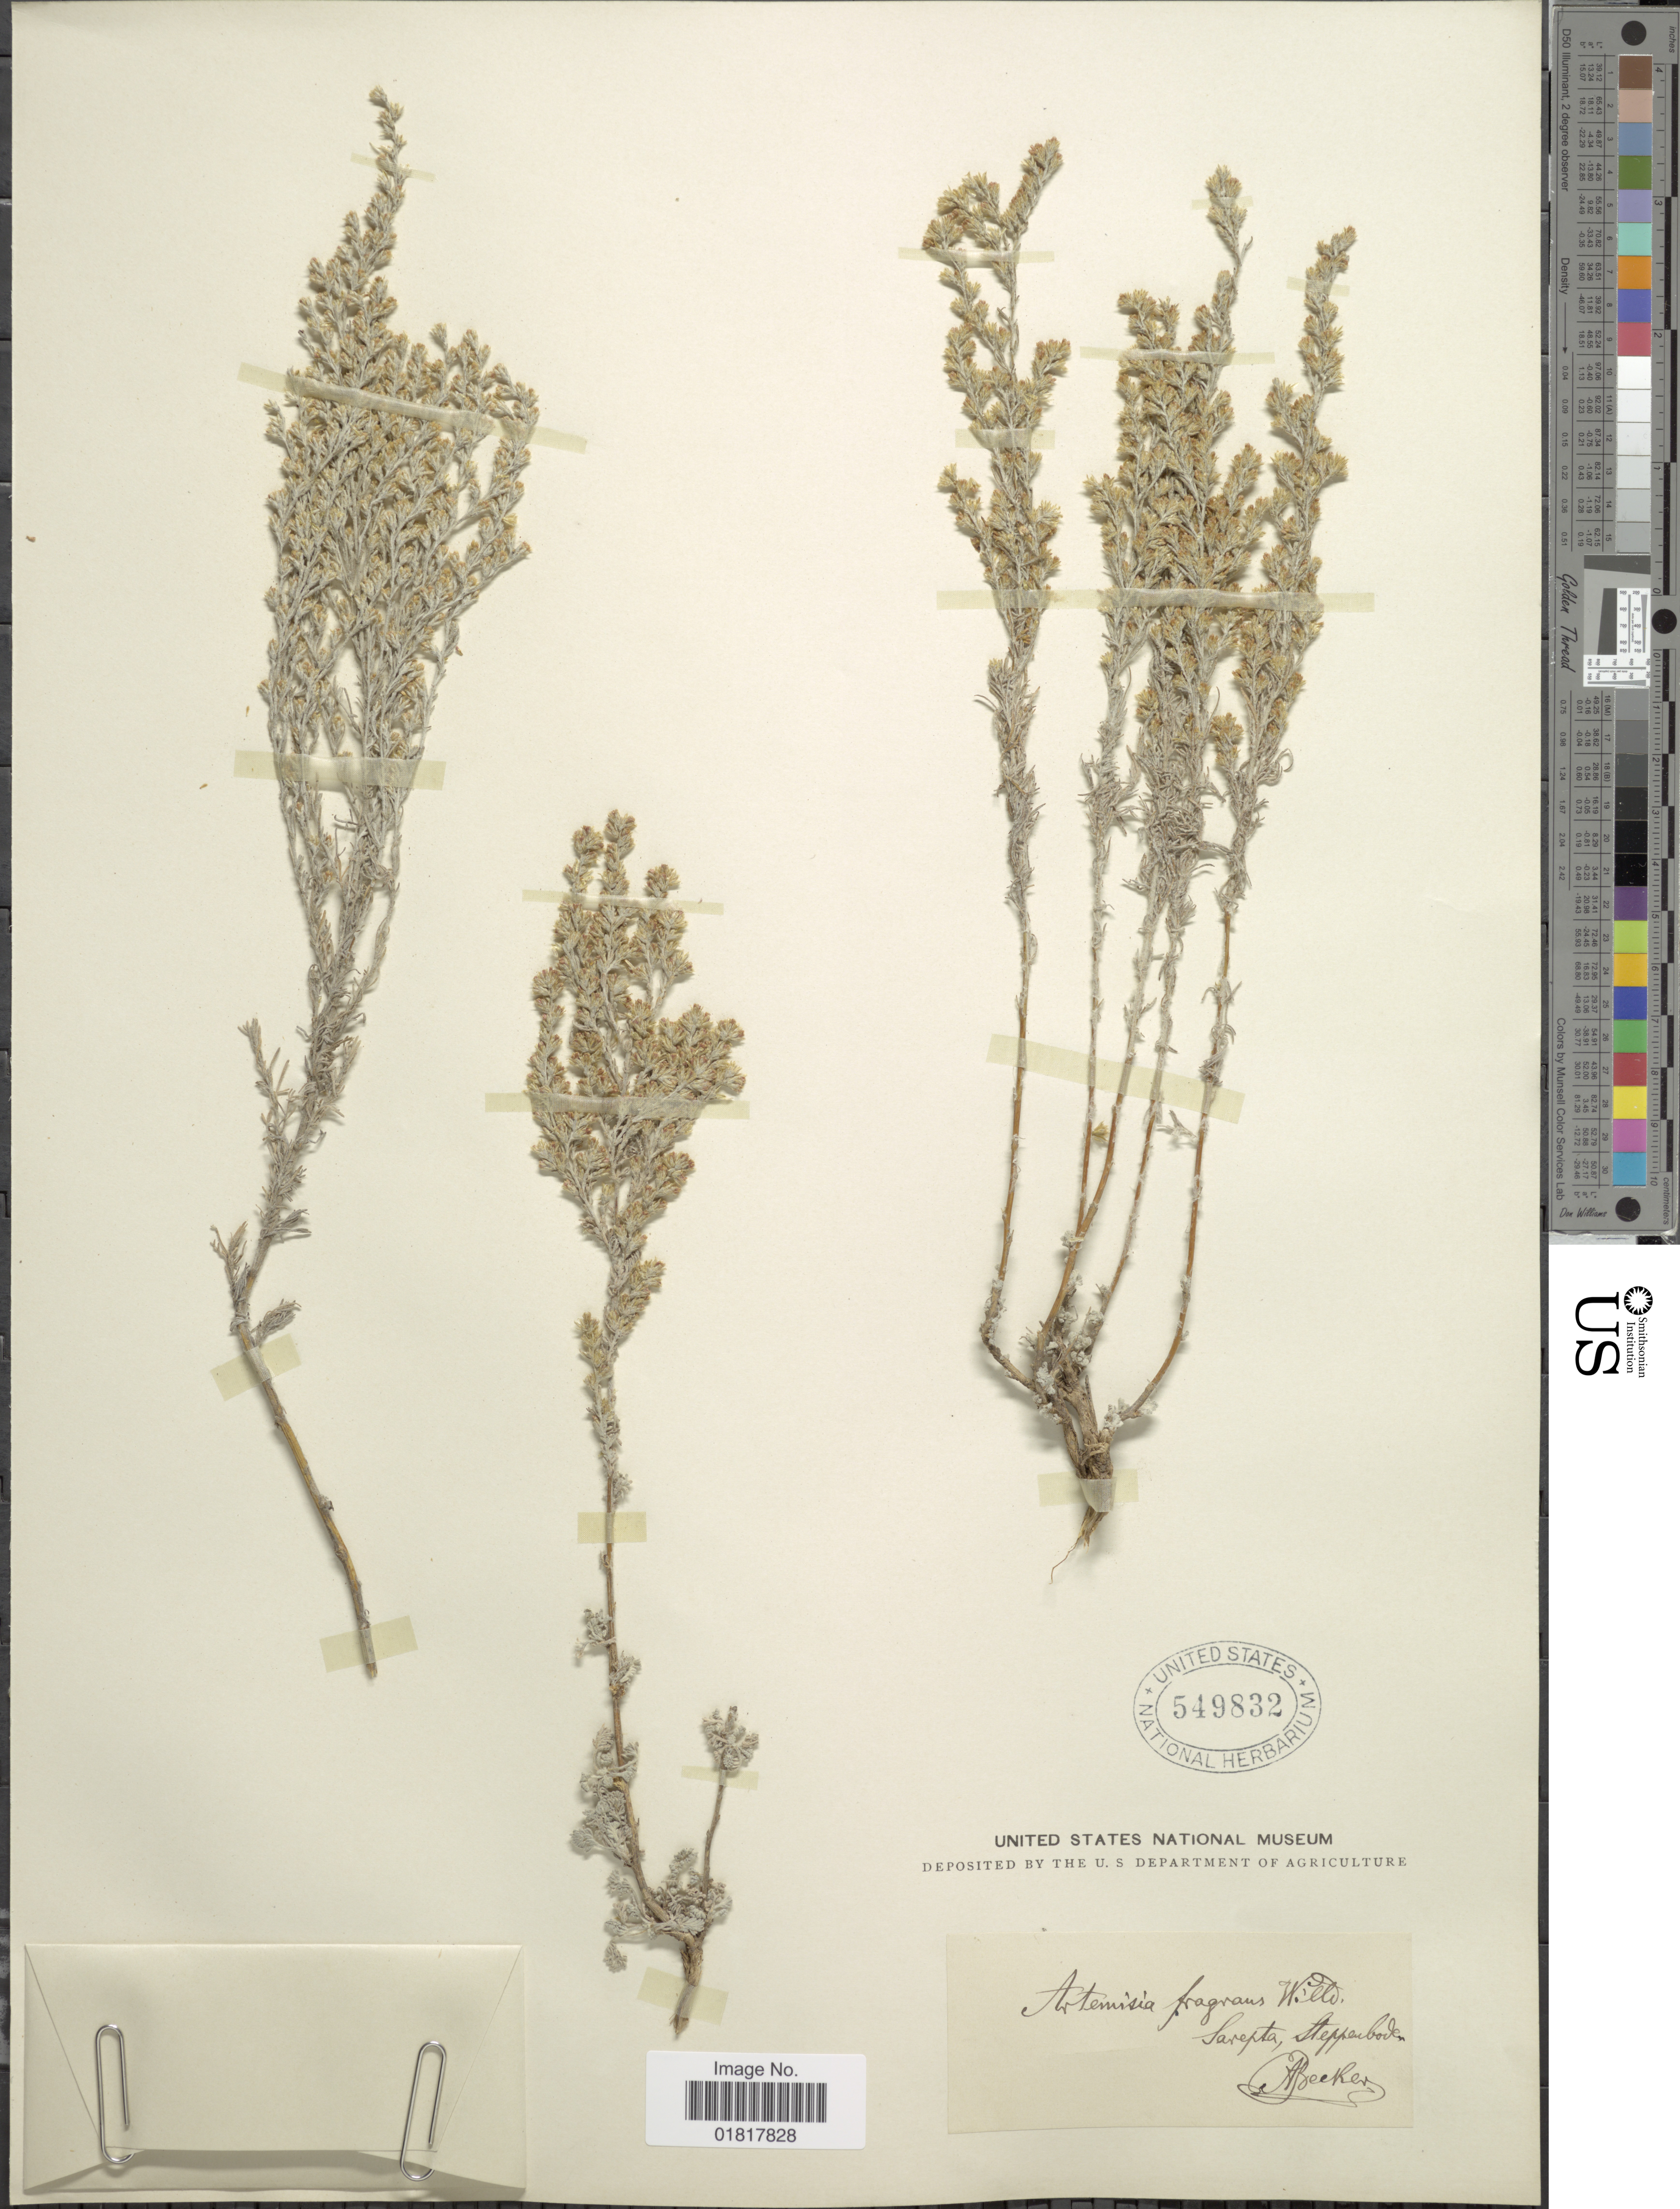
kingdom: Plantae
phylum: Tracheophyta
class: Magnoliopsida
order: Asterales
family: Asteraceae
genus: Artemisia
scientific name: Artemisia fragrans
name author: Willd.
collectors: A. Becker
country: Russian Federation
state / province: Volgograd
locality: Sarepta, Steppenboden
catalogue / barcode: US 549832